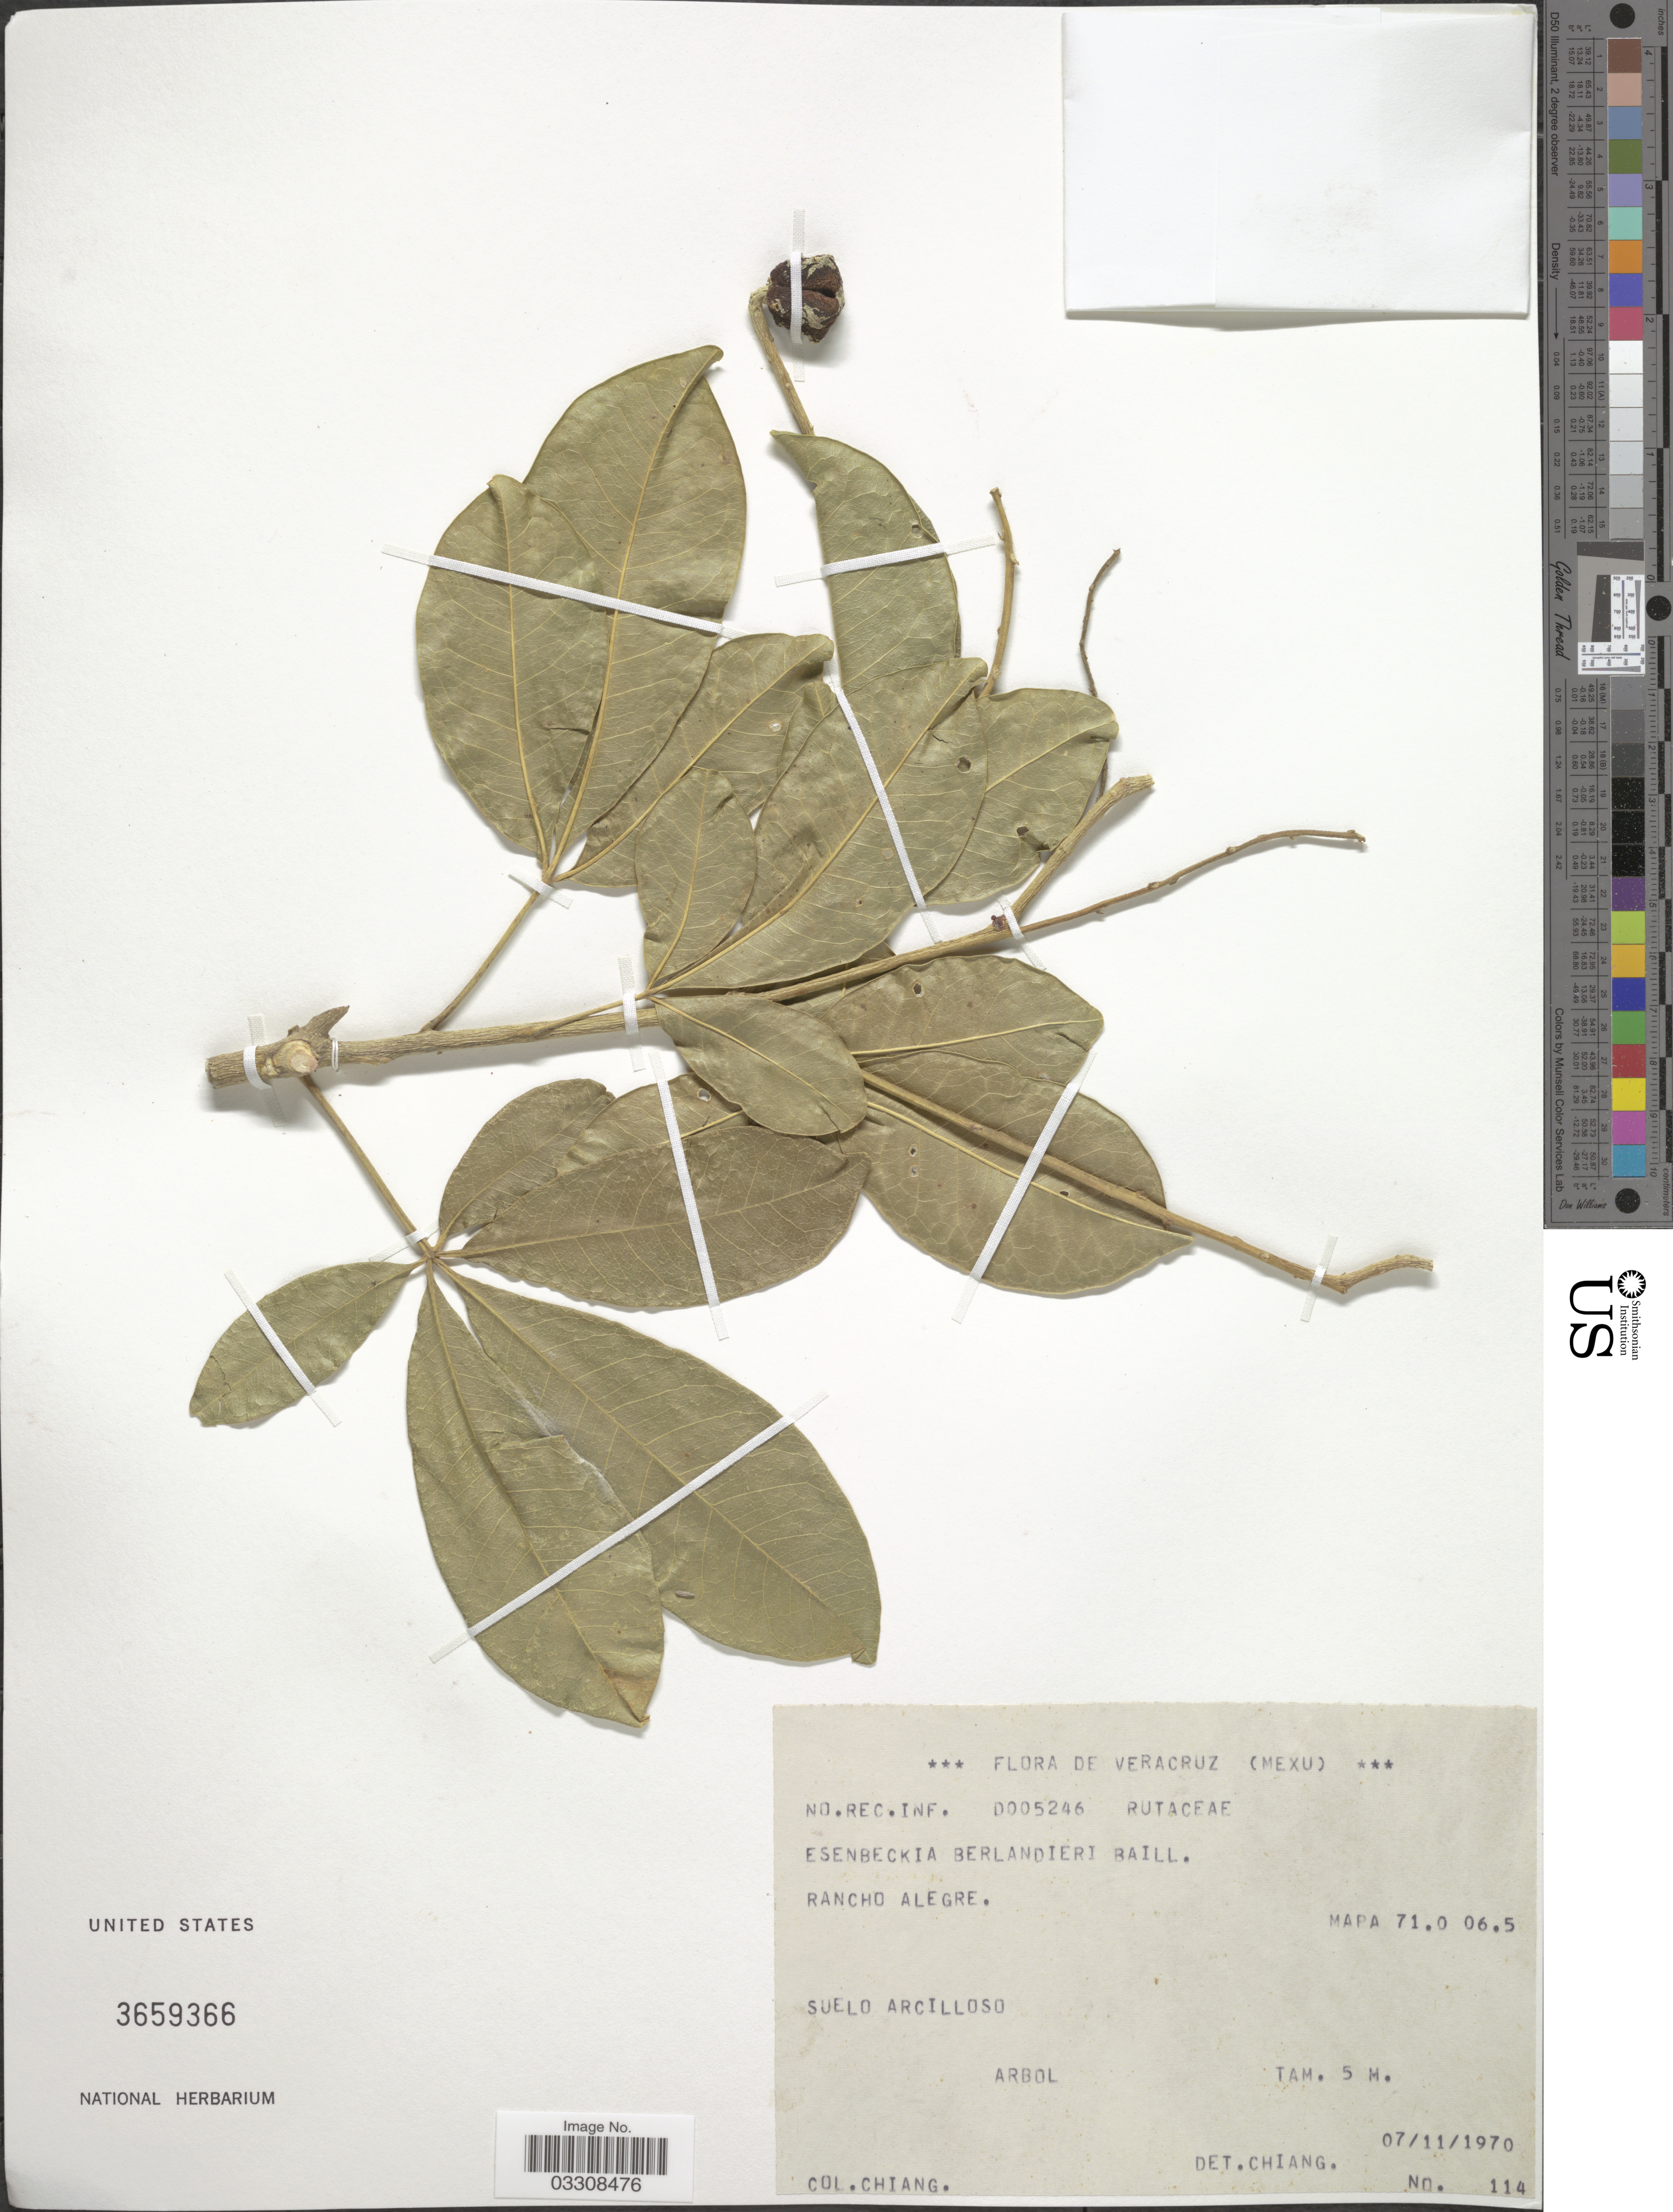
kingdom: Plantae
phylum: Tracheophyta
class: Magnoliopsida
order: Sapindales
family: Rutaceae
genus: Esenbeckia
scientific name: Esenbeckia berlandieri subsp. berlandieri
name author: Baill. ex Hemsl.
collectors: -. Chiang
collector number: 114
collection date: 1970-11-07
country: Mexico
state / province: Veracruz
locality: Veracruz. Rancho Alegre. Mapa 71.0 06.5.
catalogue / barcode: US 3659366